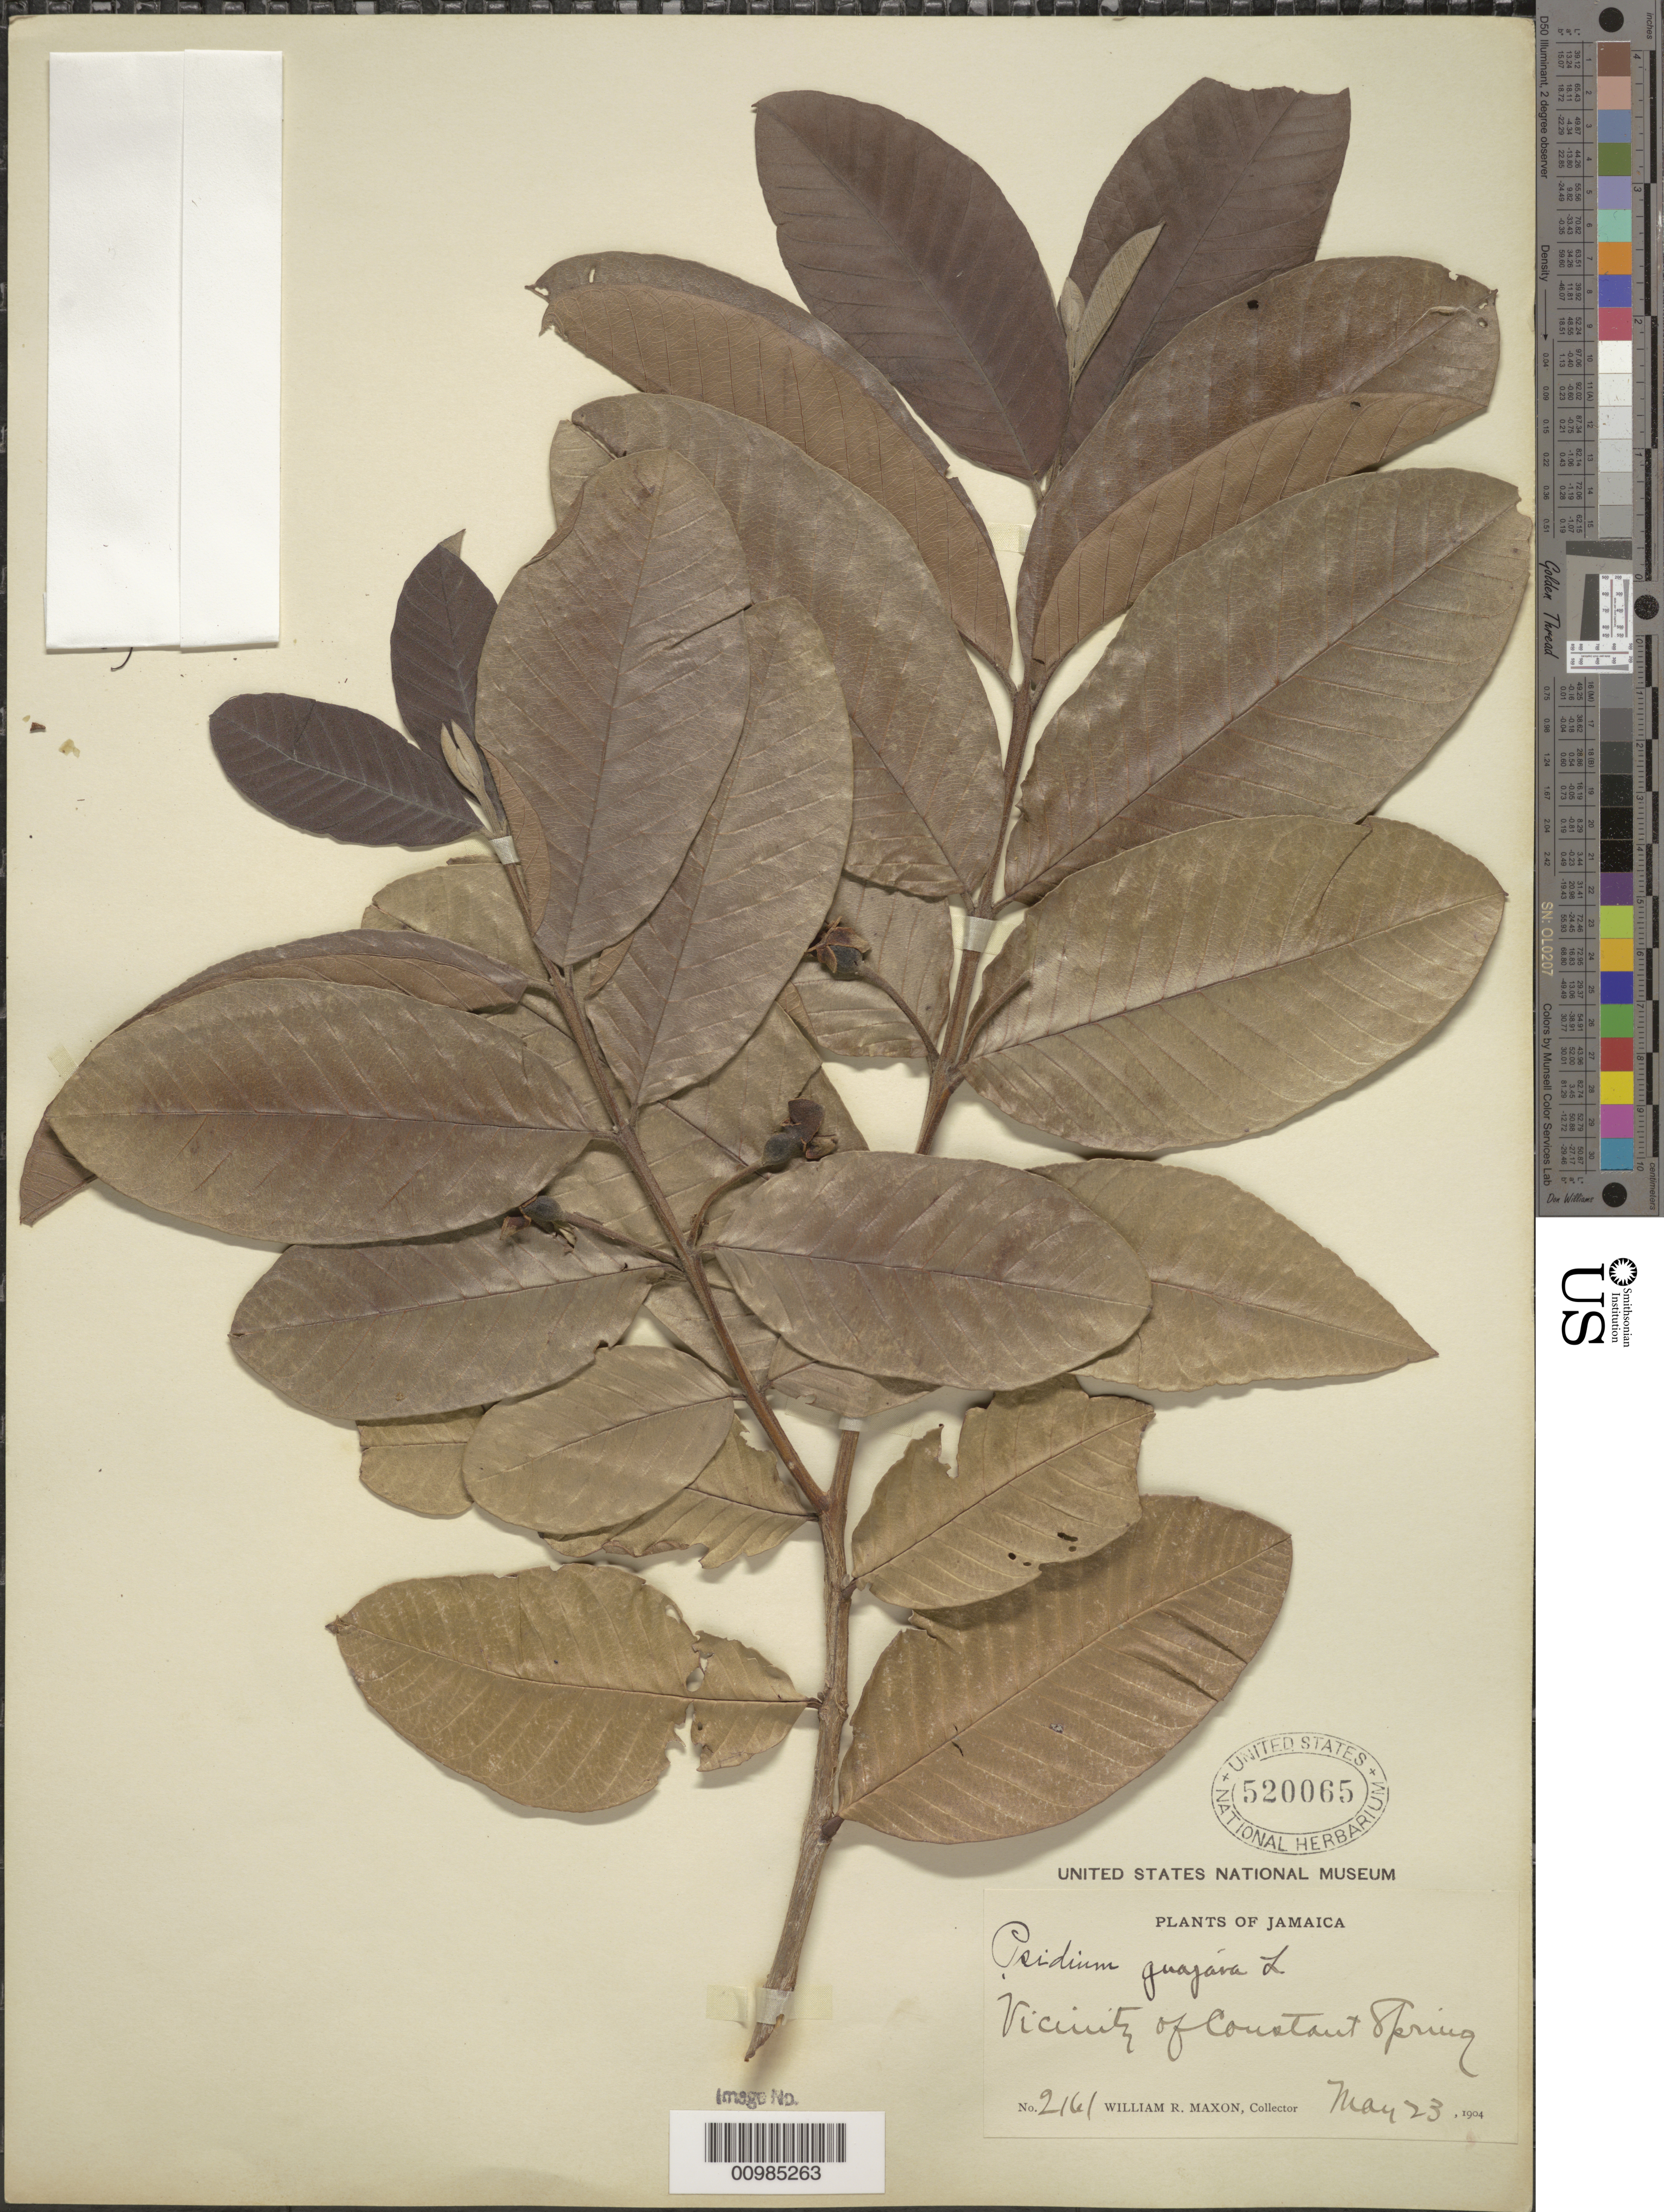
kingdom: Plantae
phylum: Tracheophyta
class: Magnoliopsida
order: Myrtales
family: Myrtaceae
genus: Psidium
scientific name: Psidium guajava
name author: L.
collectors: W. R. Maxon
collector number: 2161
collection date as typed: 23 May 1904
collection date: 1904-05-23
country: Jamaica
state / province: Saint Andrew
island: Jamaica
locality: Vicinity of Constant Spring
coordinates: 0 N, 0 E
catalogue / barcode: US 520065